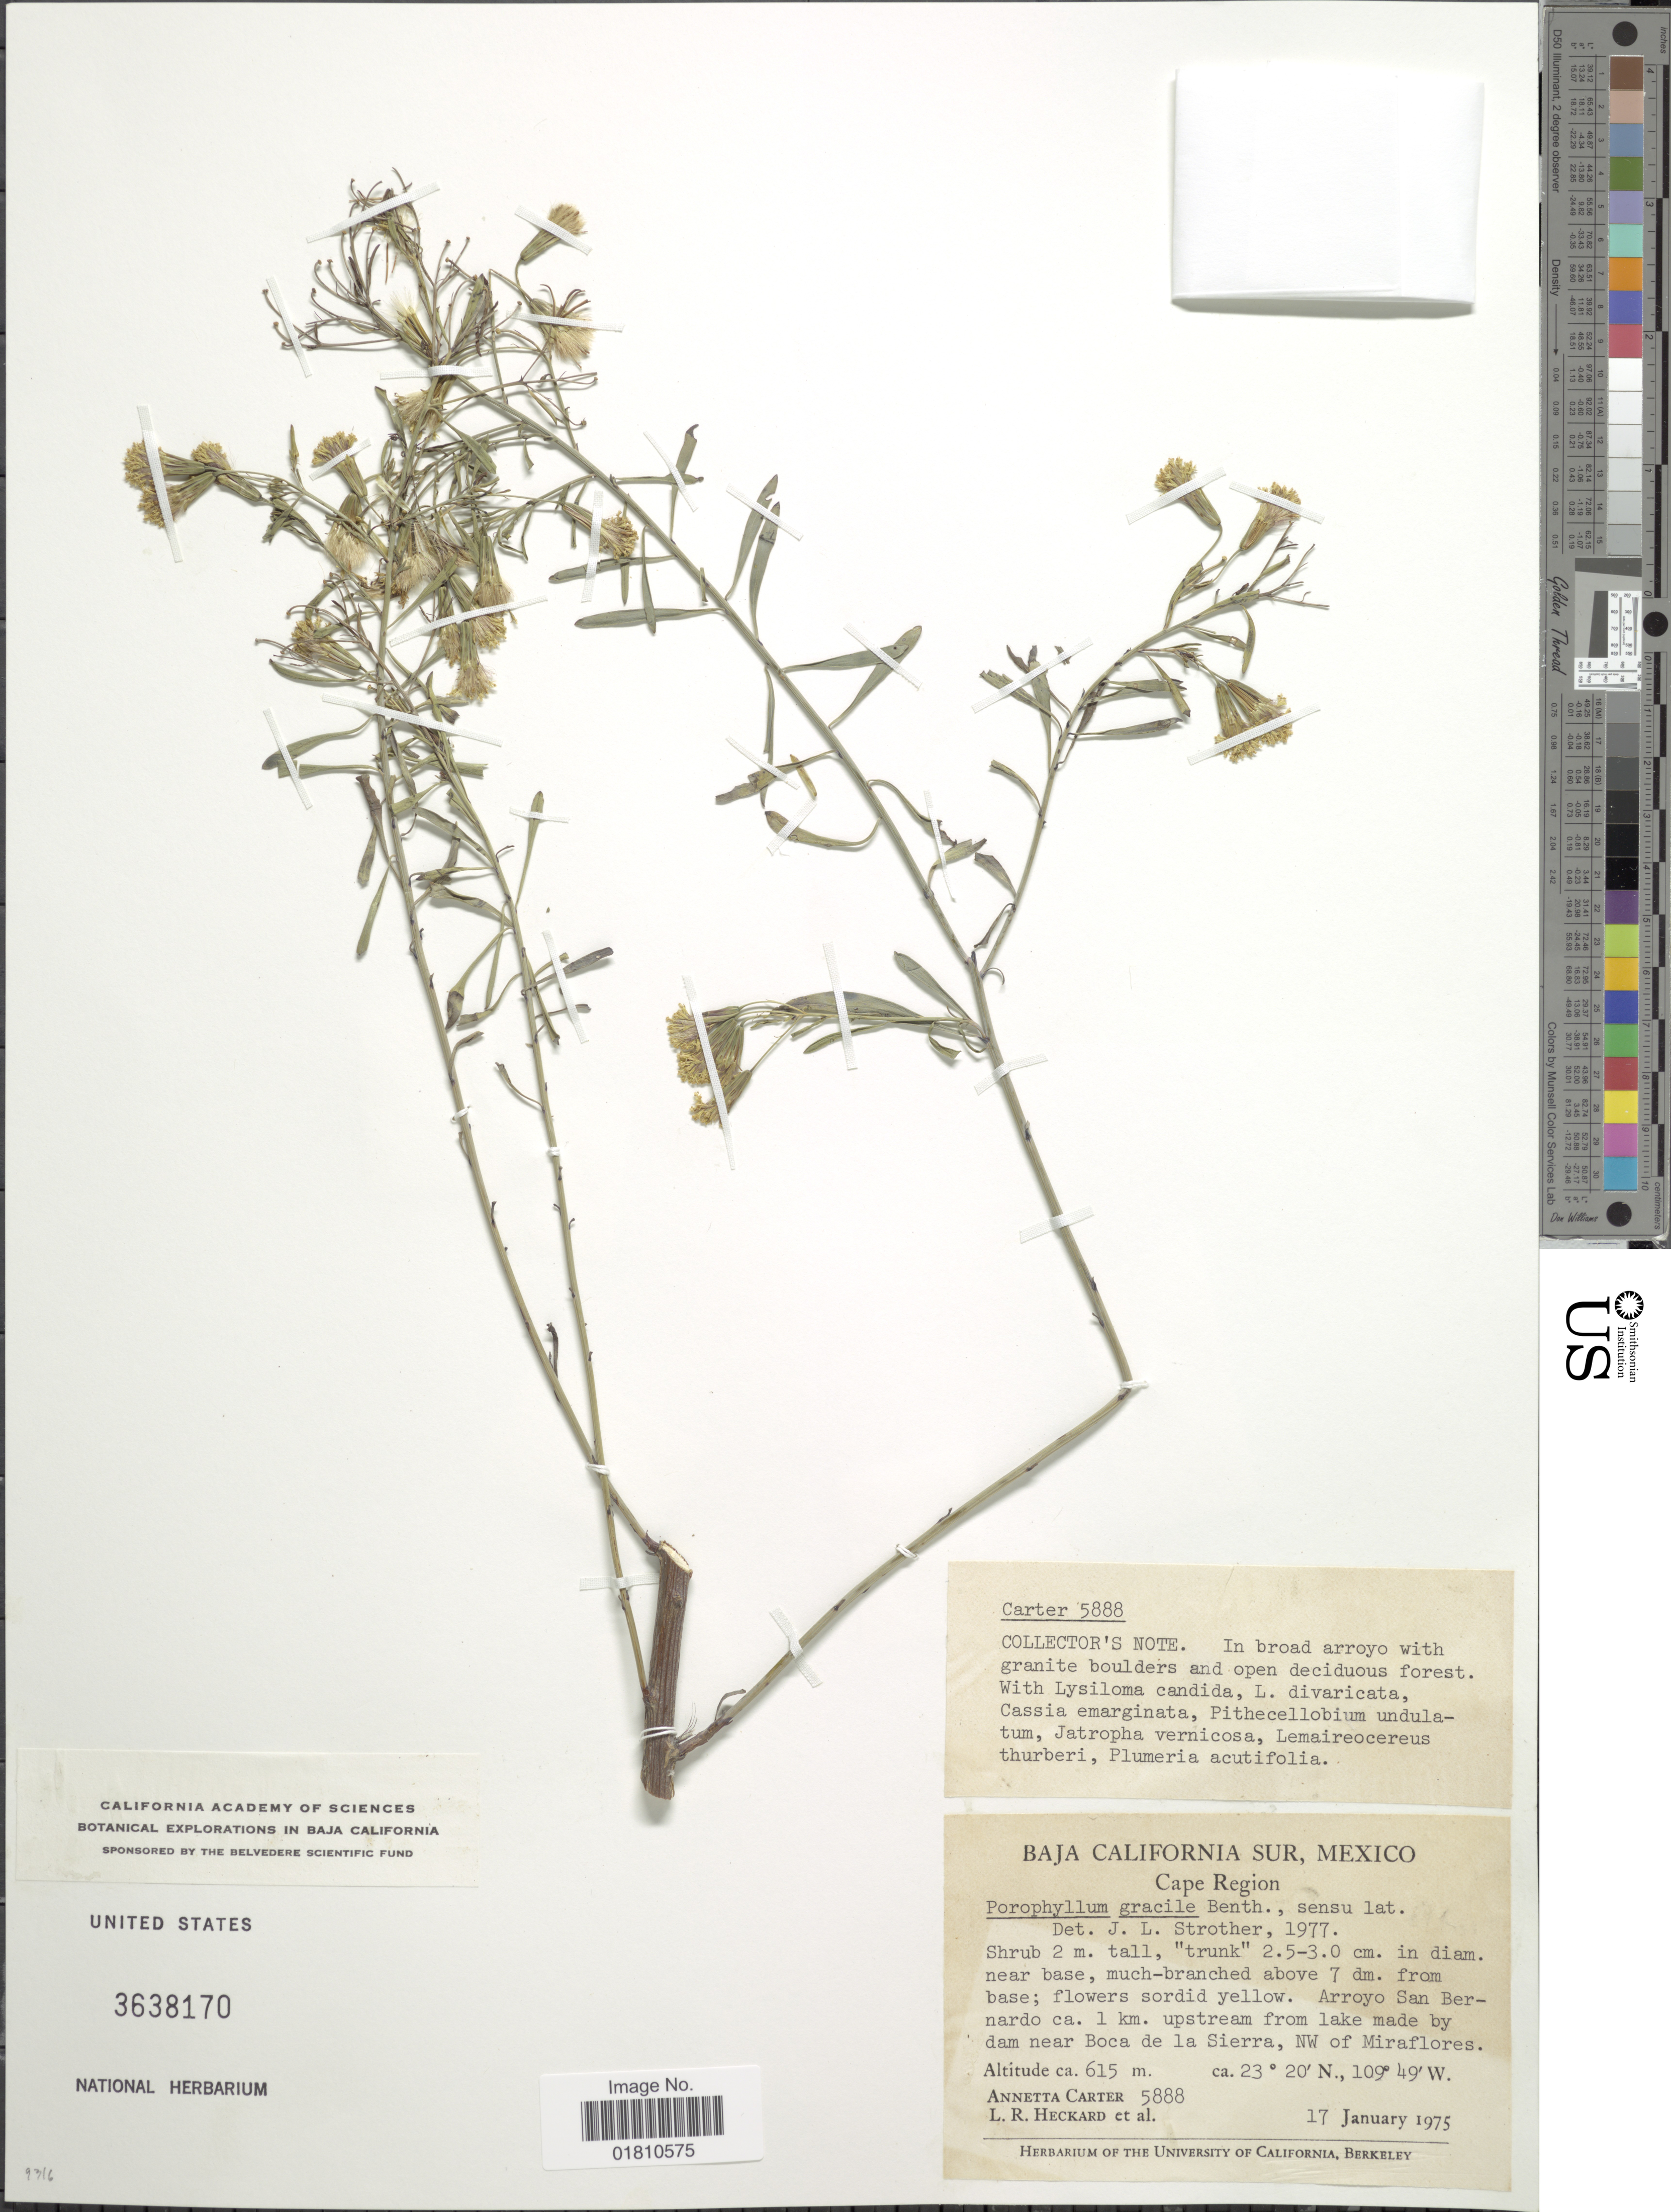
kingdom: Plantae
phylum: Tracheophyta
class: Magnoliopsida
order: Asterales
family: Asteraceae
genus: Porophyllum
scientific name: Porophyllum gracile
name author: Benth.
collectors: A. Carter, L. R. Heckard & et al.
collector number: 5888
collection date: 1975-01-17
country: Mexico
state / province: Baja California Sur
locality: Baja California Sur, Cape Region, arroyo San Bernardo ca. 1 km. upstream from lake made by dam near Boca de la Sierra, NW of Miraflores.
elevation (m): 615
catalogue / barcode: US 3638170